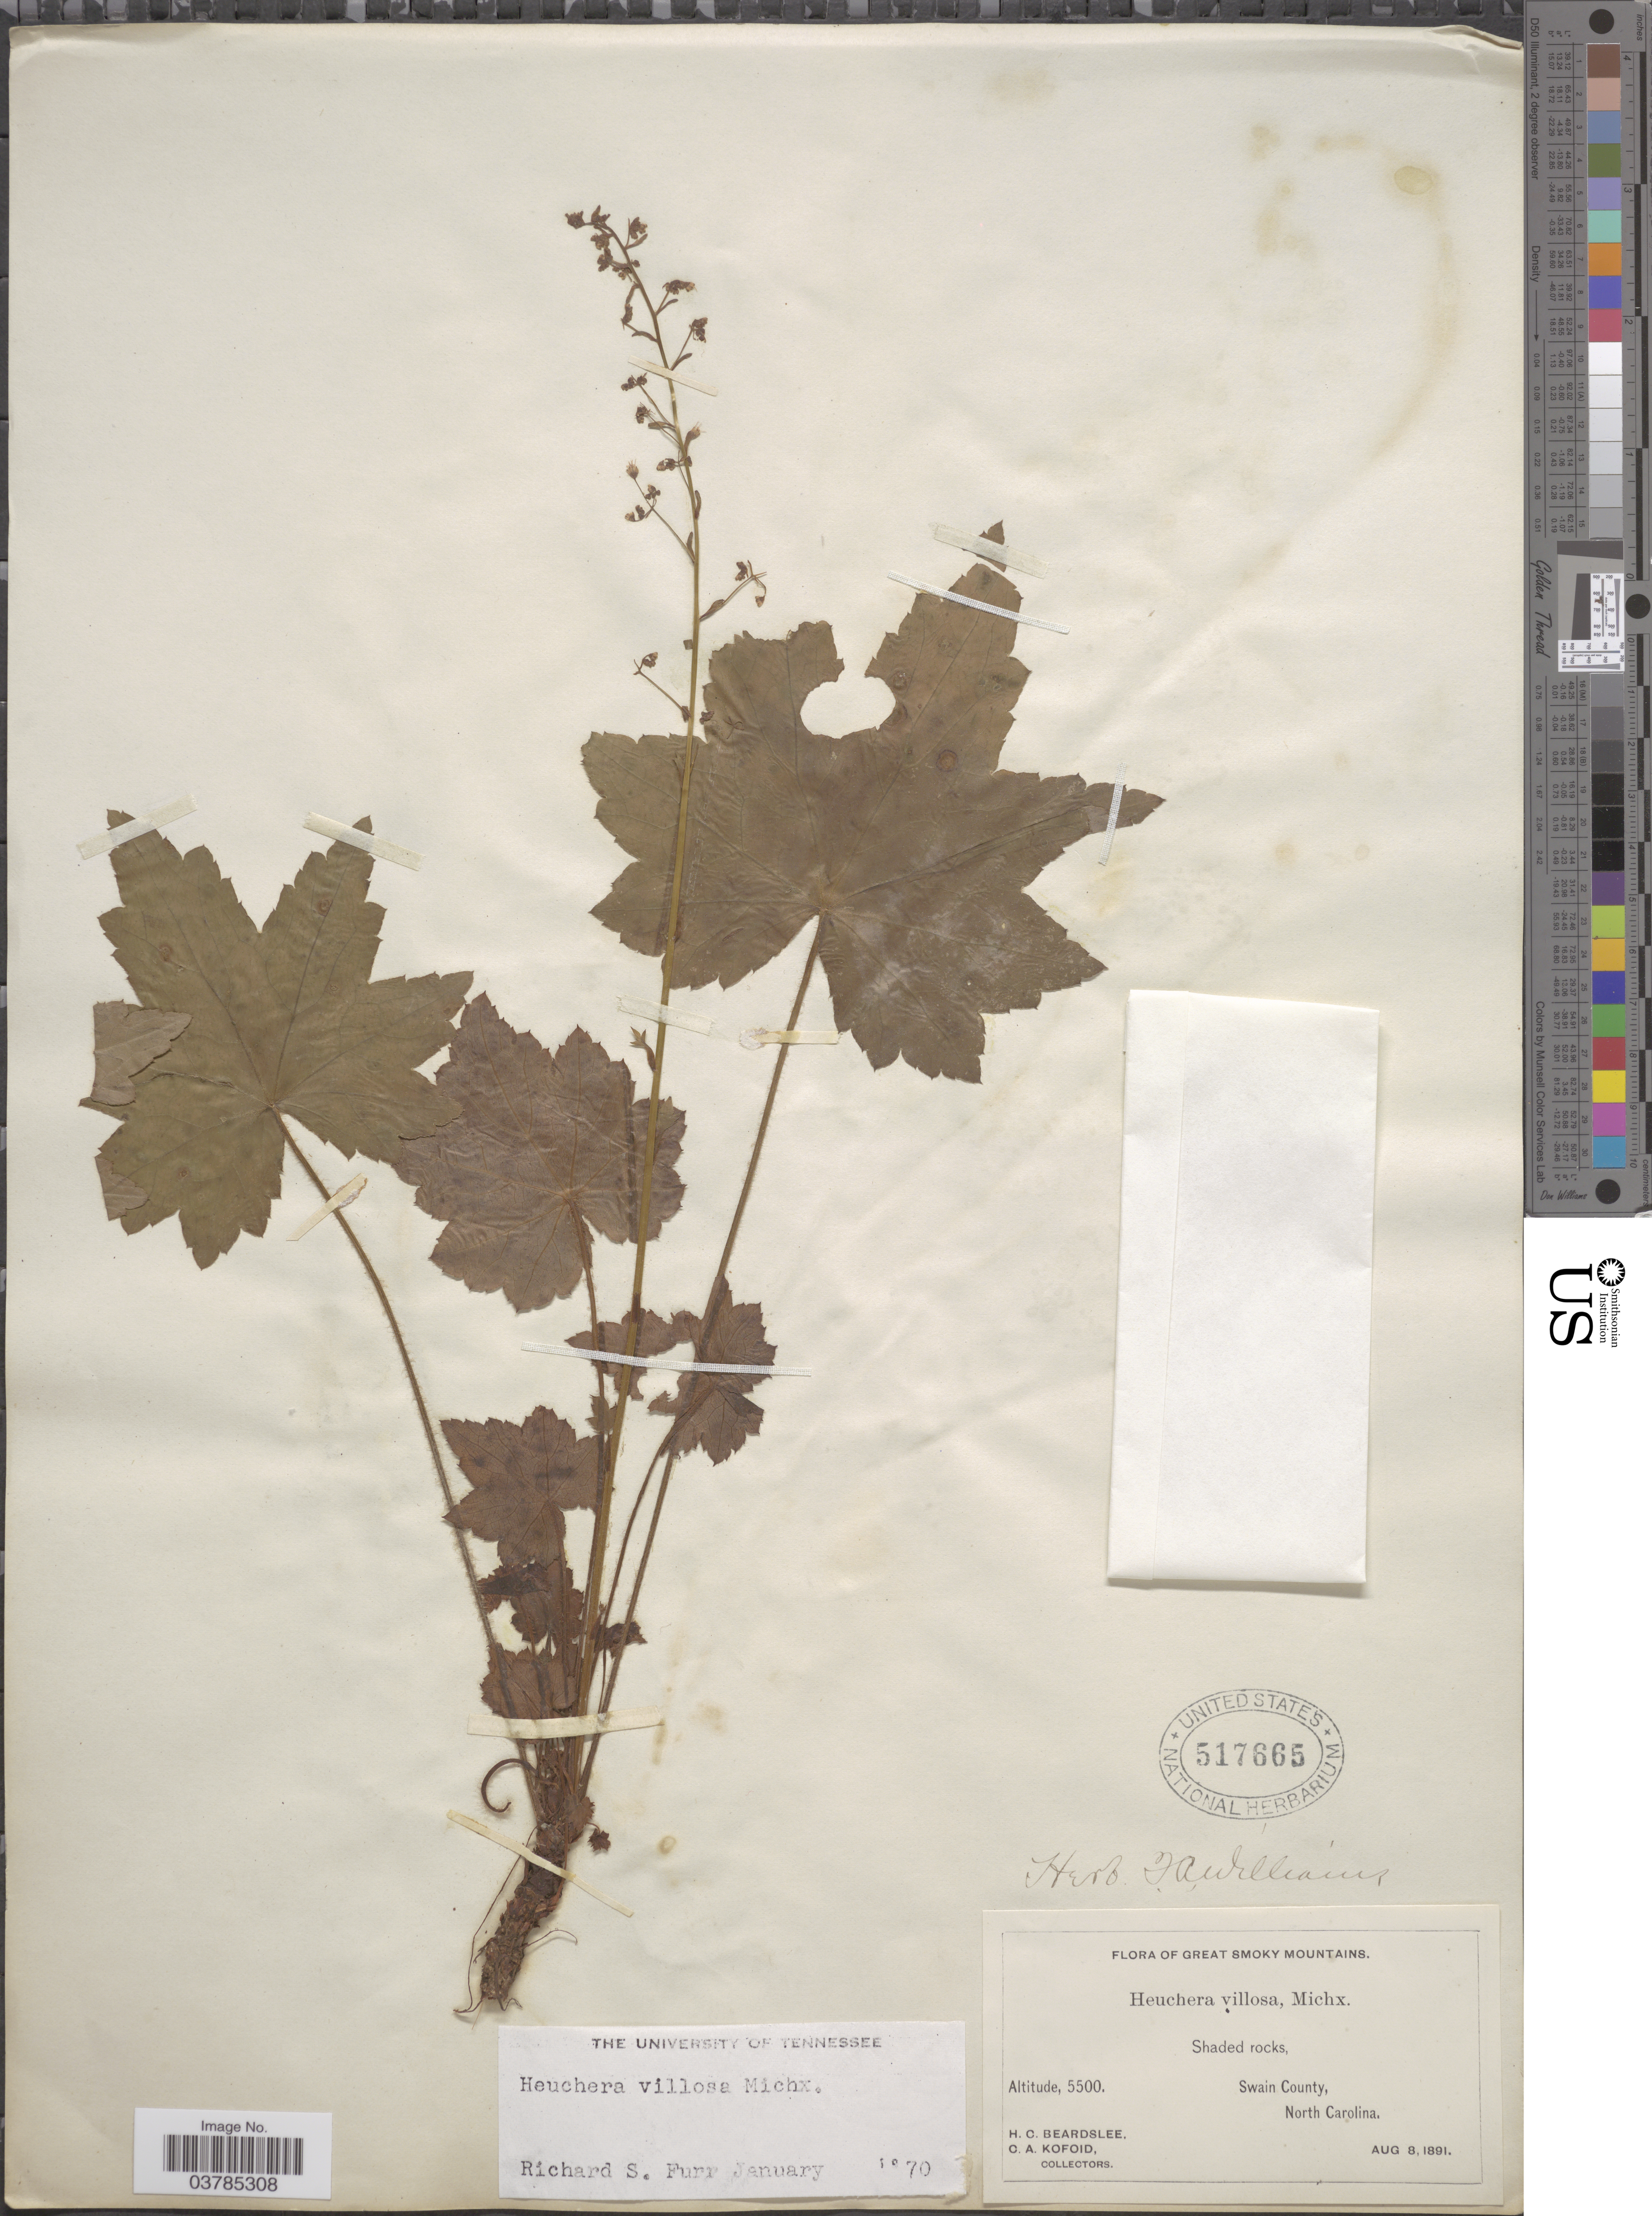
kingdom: Plantae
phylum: Tracheophyta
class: Magnoliopsida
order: Saxifragales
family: Saxifragaceae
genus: Heuchera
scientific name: Heuchera villosa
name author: Michx.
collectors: H. Beardslee & C. Kofoid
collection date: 1891-08-08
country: United States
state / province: North Carolina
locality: Great Smoky Mountains. Swain County.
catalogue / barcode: US 517665